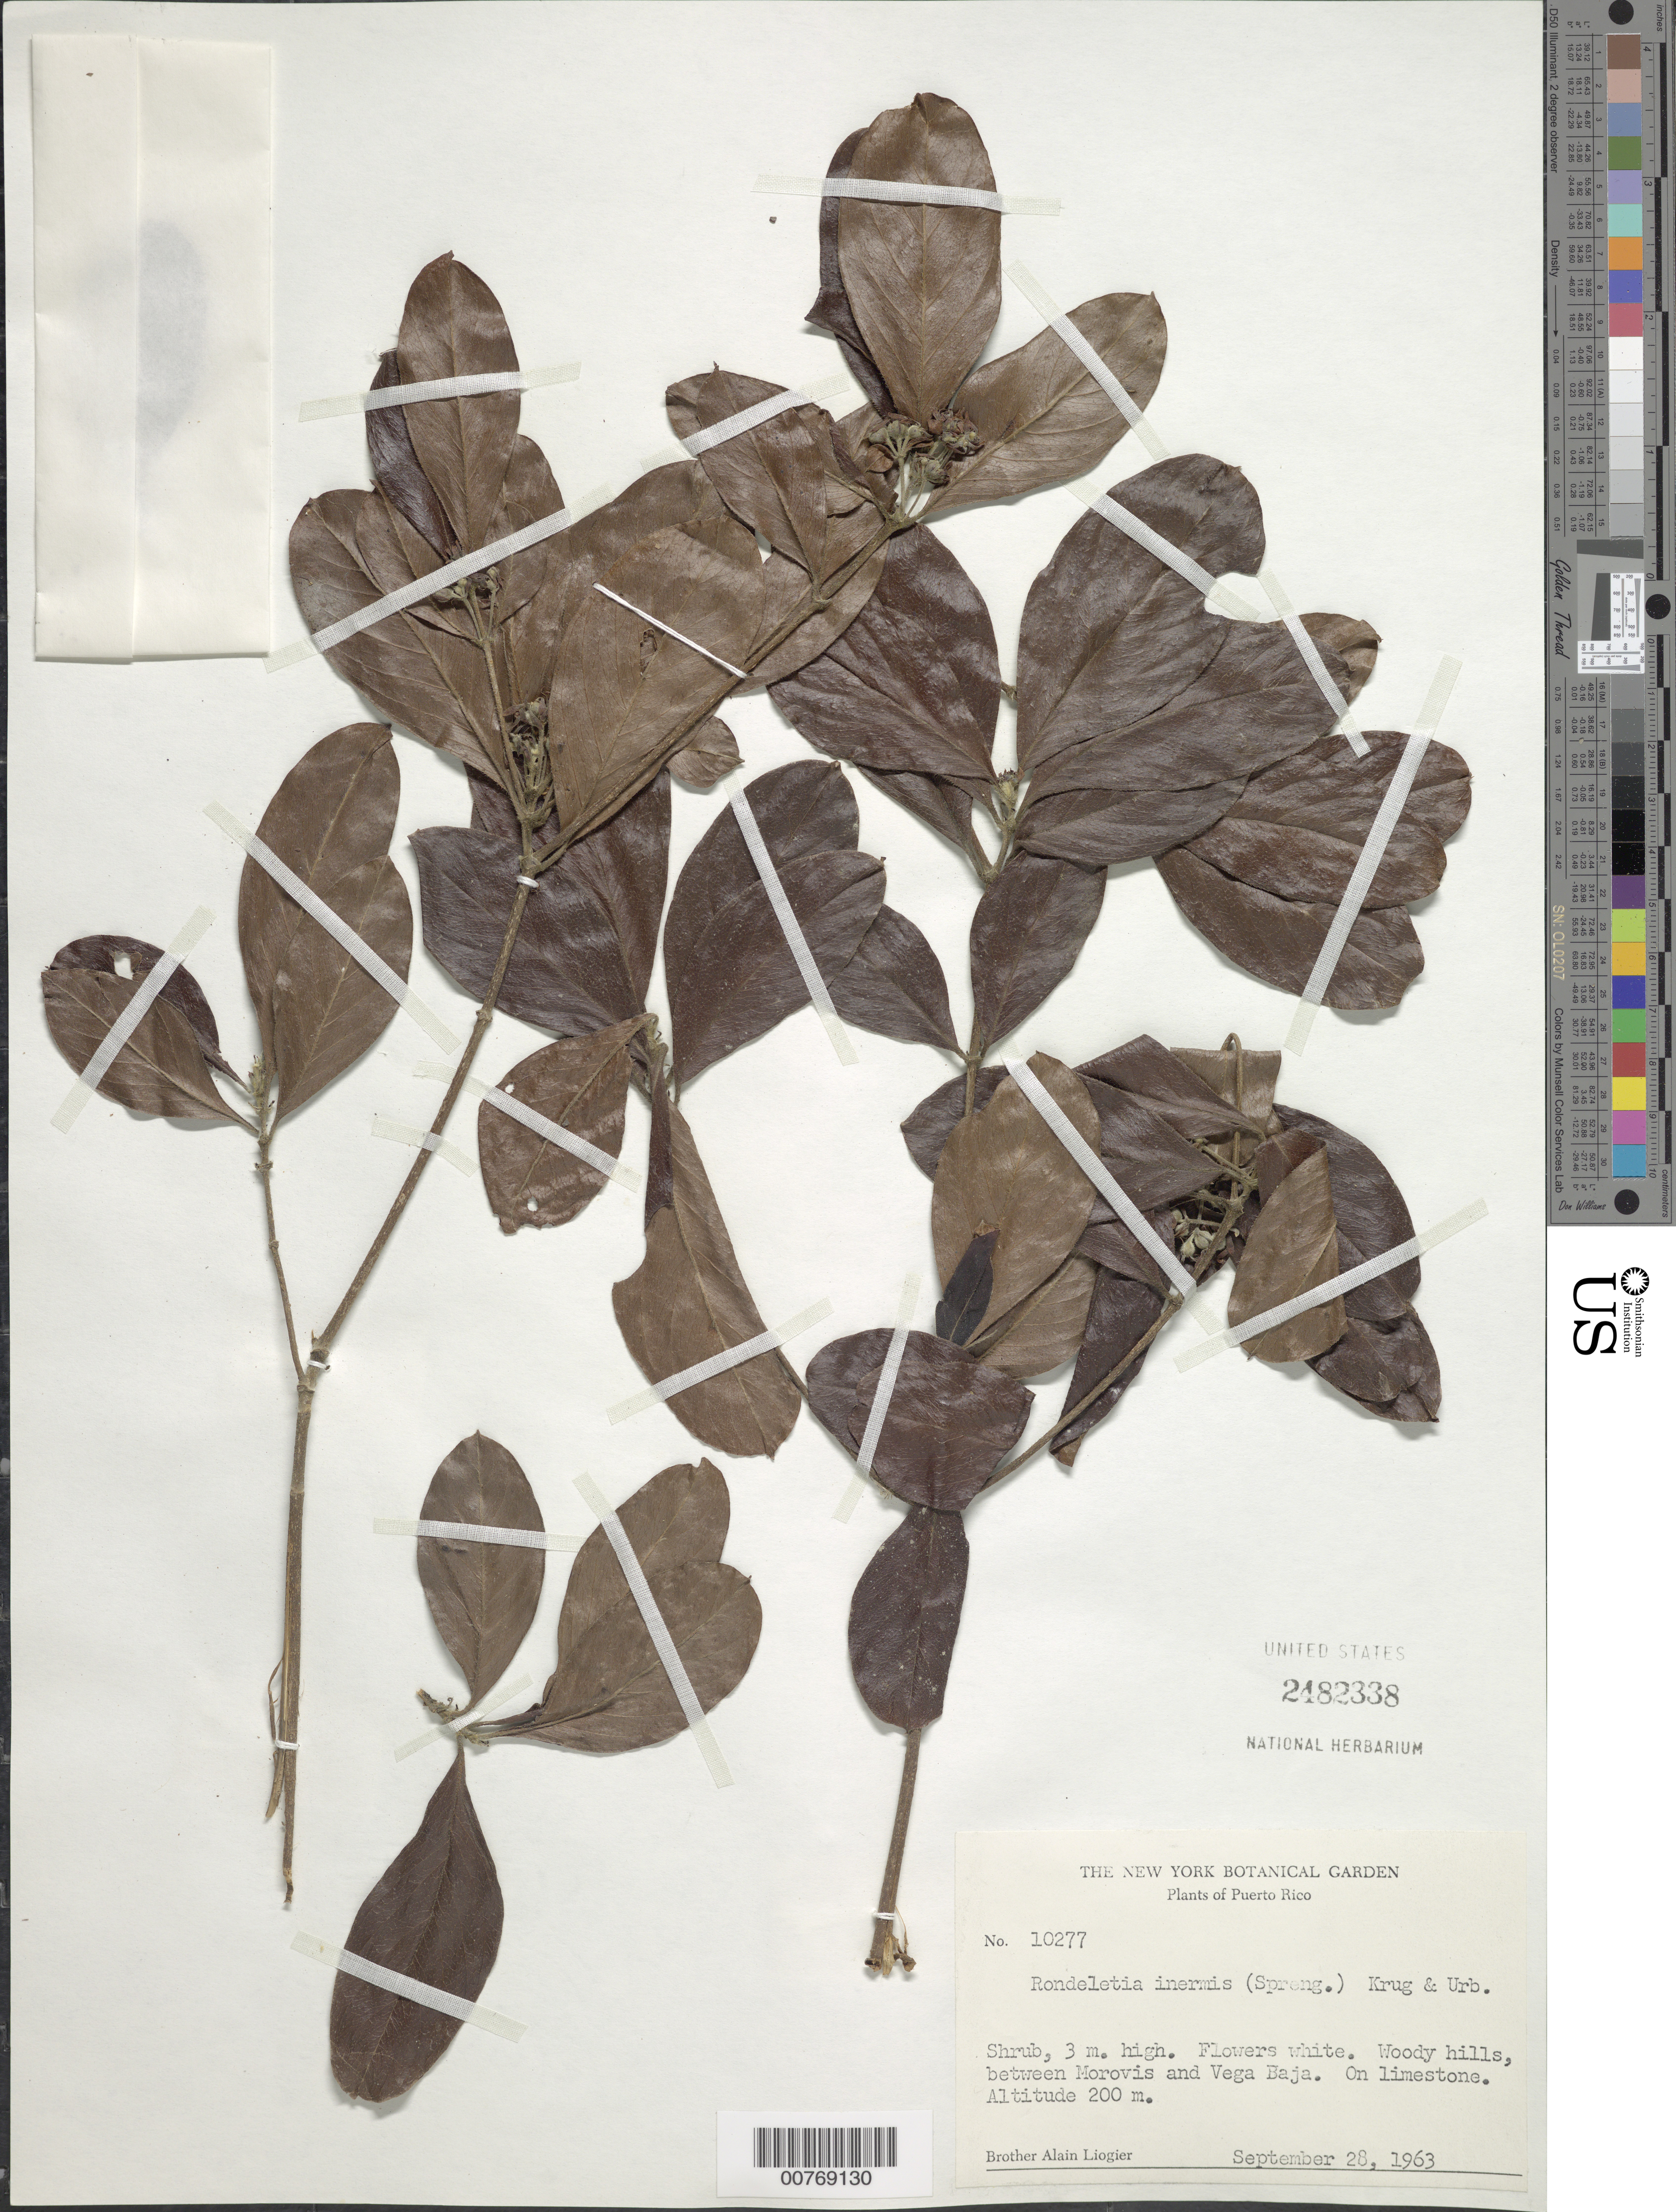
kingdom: Plantae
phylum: Tracheophyta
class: Magnoliopsida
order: Gentianales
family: Rubiaceae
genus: Rondeletia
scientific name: Rondeletia inermis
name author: (Spreng.) Krug & Urb.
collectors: A. H. Liogier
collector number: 10277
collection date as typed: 28 Sep 1963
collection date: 1963-09-28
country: Puerto Rico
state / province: Vega Baja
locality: Woody hills, between Morovis and Vega Baja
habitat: On limestone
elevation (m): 200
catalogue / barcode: US 2482338